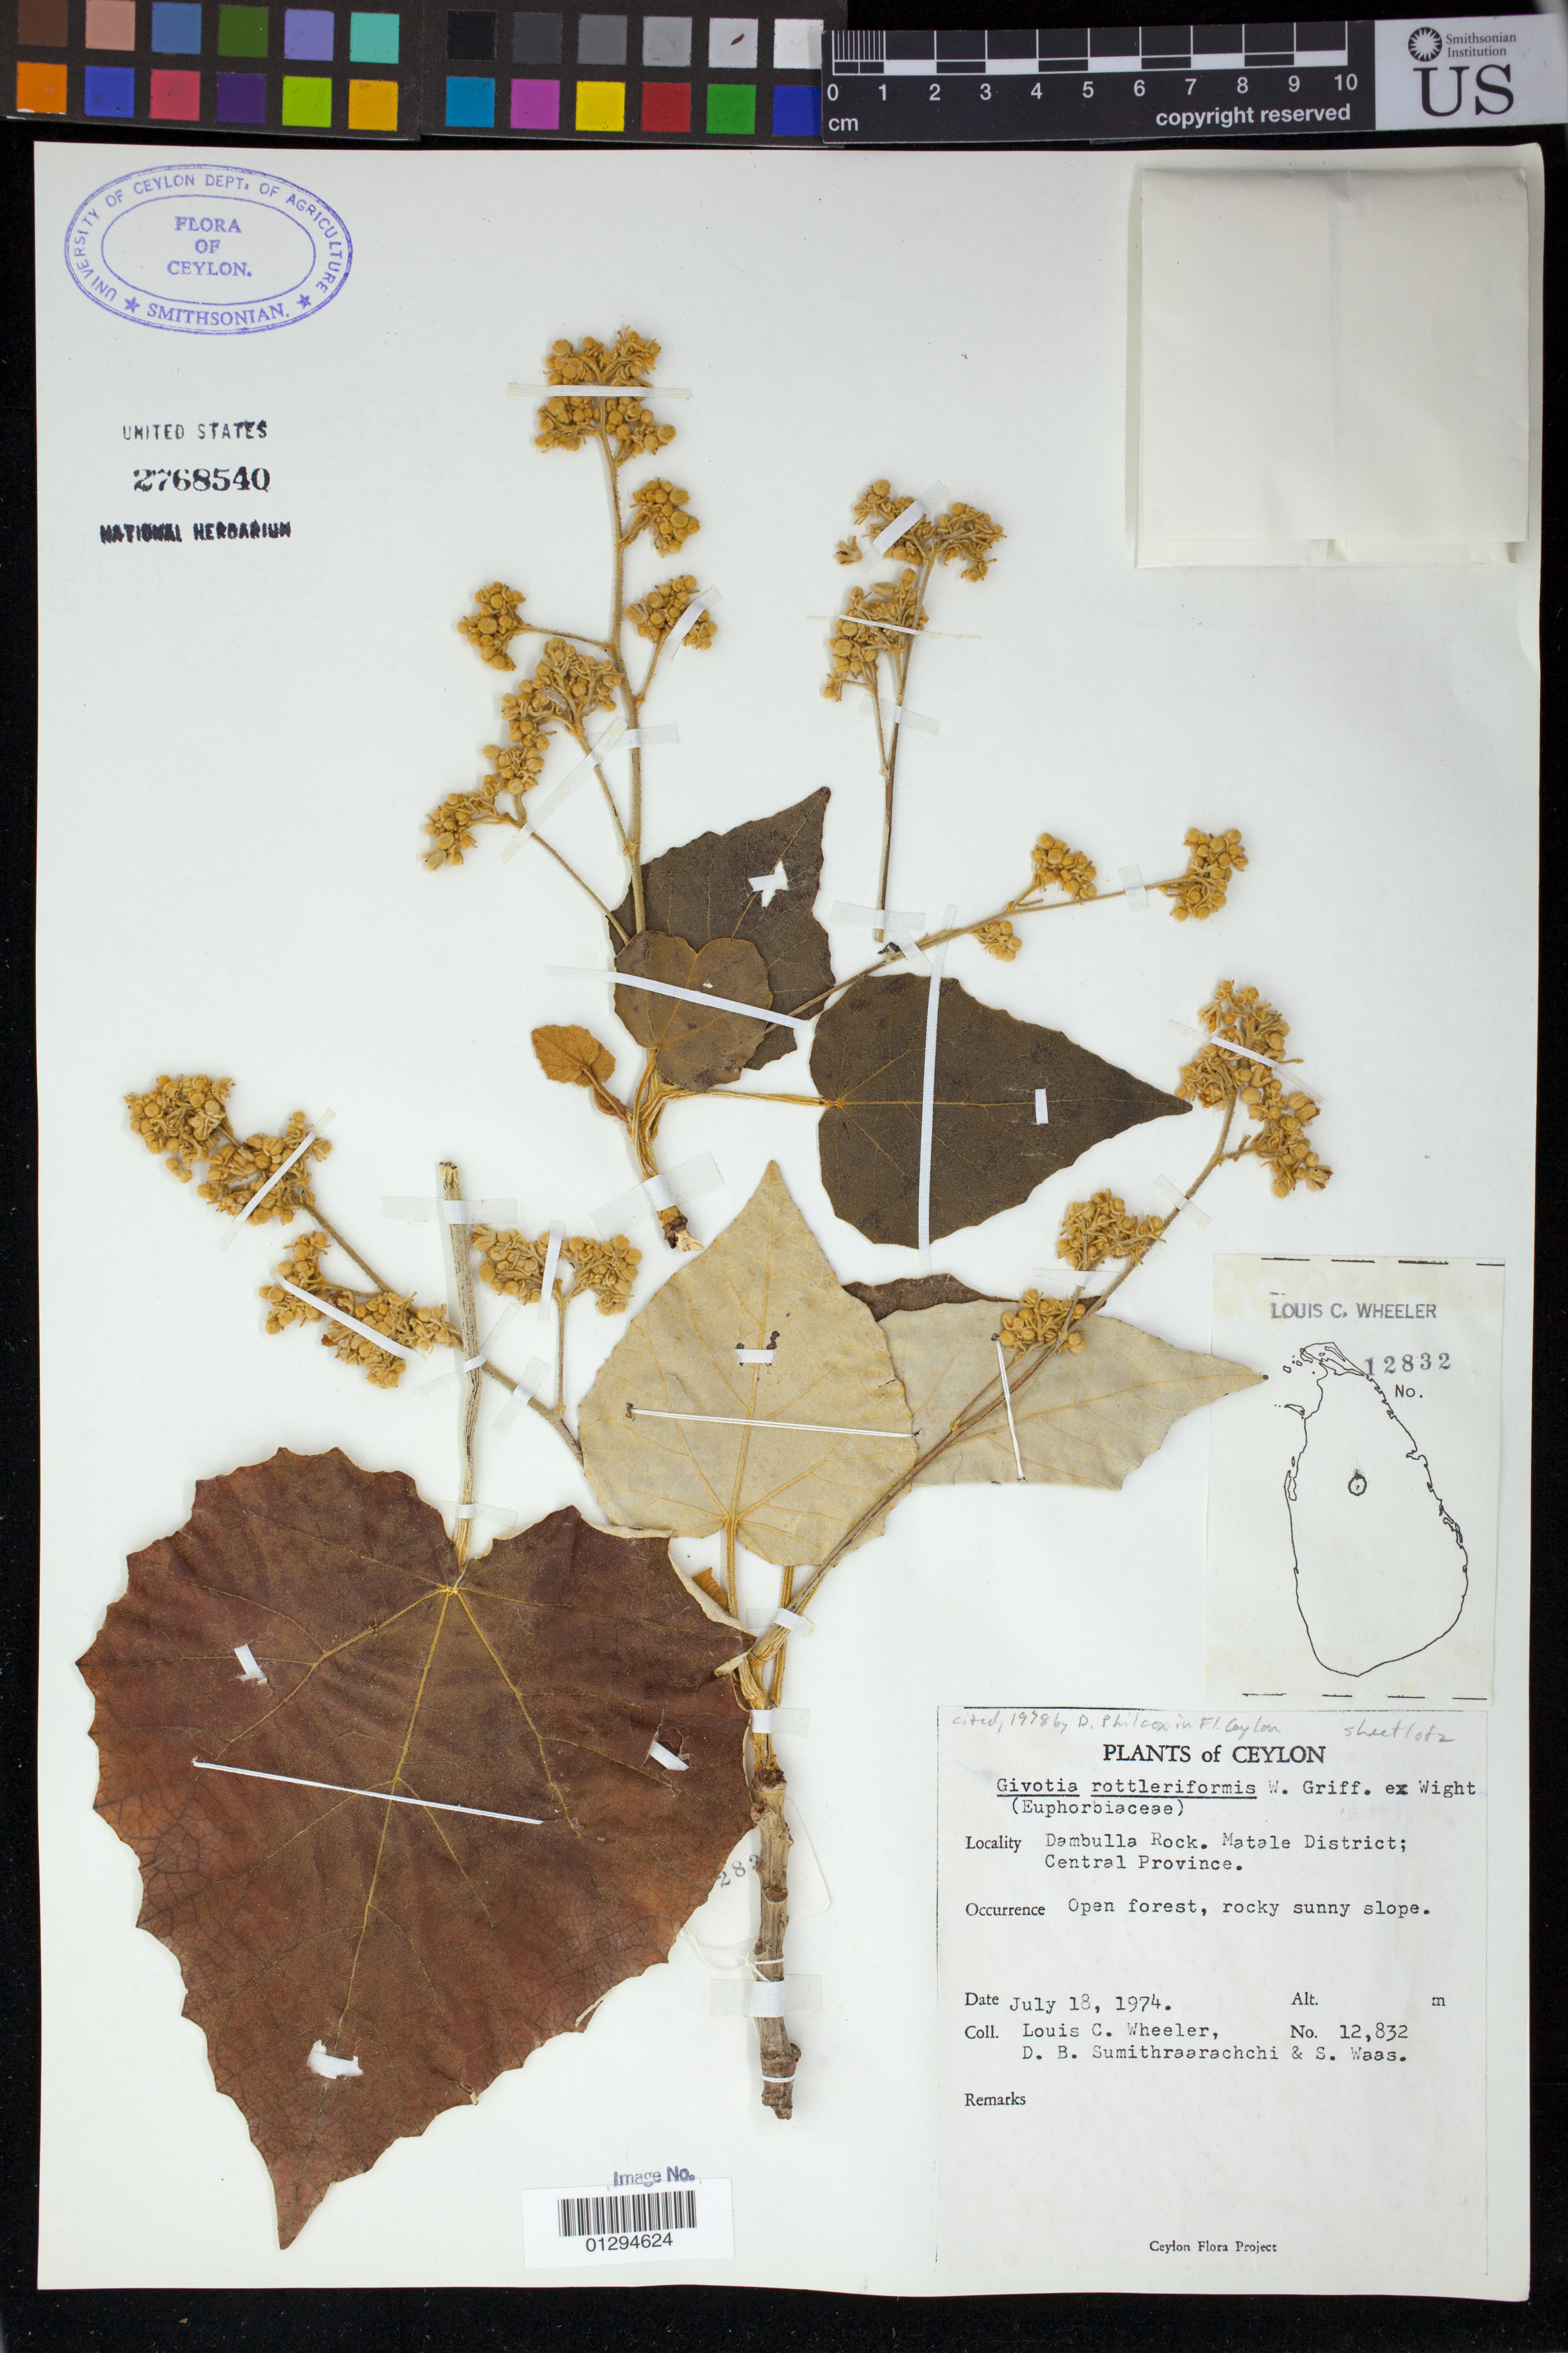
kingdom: Plantae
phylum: Tracheophyta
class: Magnoliopsida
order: Malpighiales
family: Euphorbiaceae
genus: Givotia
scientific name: Givotia rottleriformis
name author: Griff. ex Wight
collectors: L. C. Wheeler, D. B. Sumithraarachchi & S. Waas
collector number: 12832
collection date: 1974-07-18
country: Sri Lanka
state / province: Central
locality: Dambulla Rock. Matale District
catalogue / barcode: US 2768540